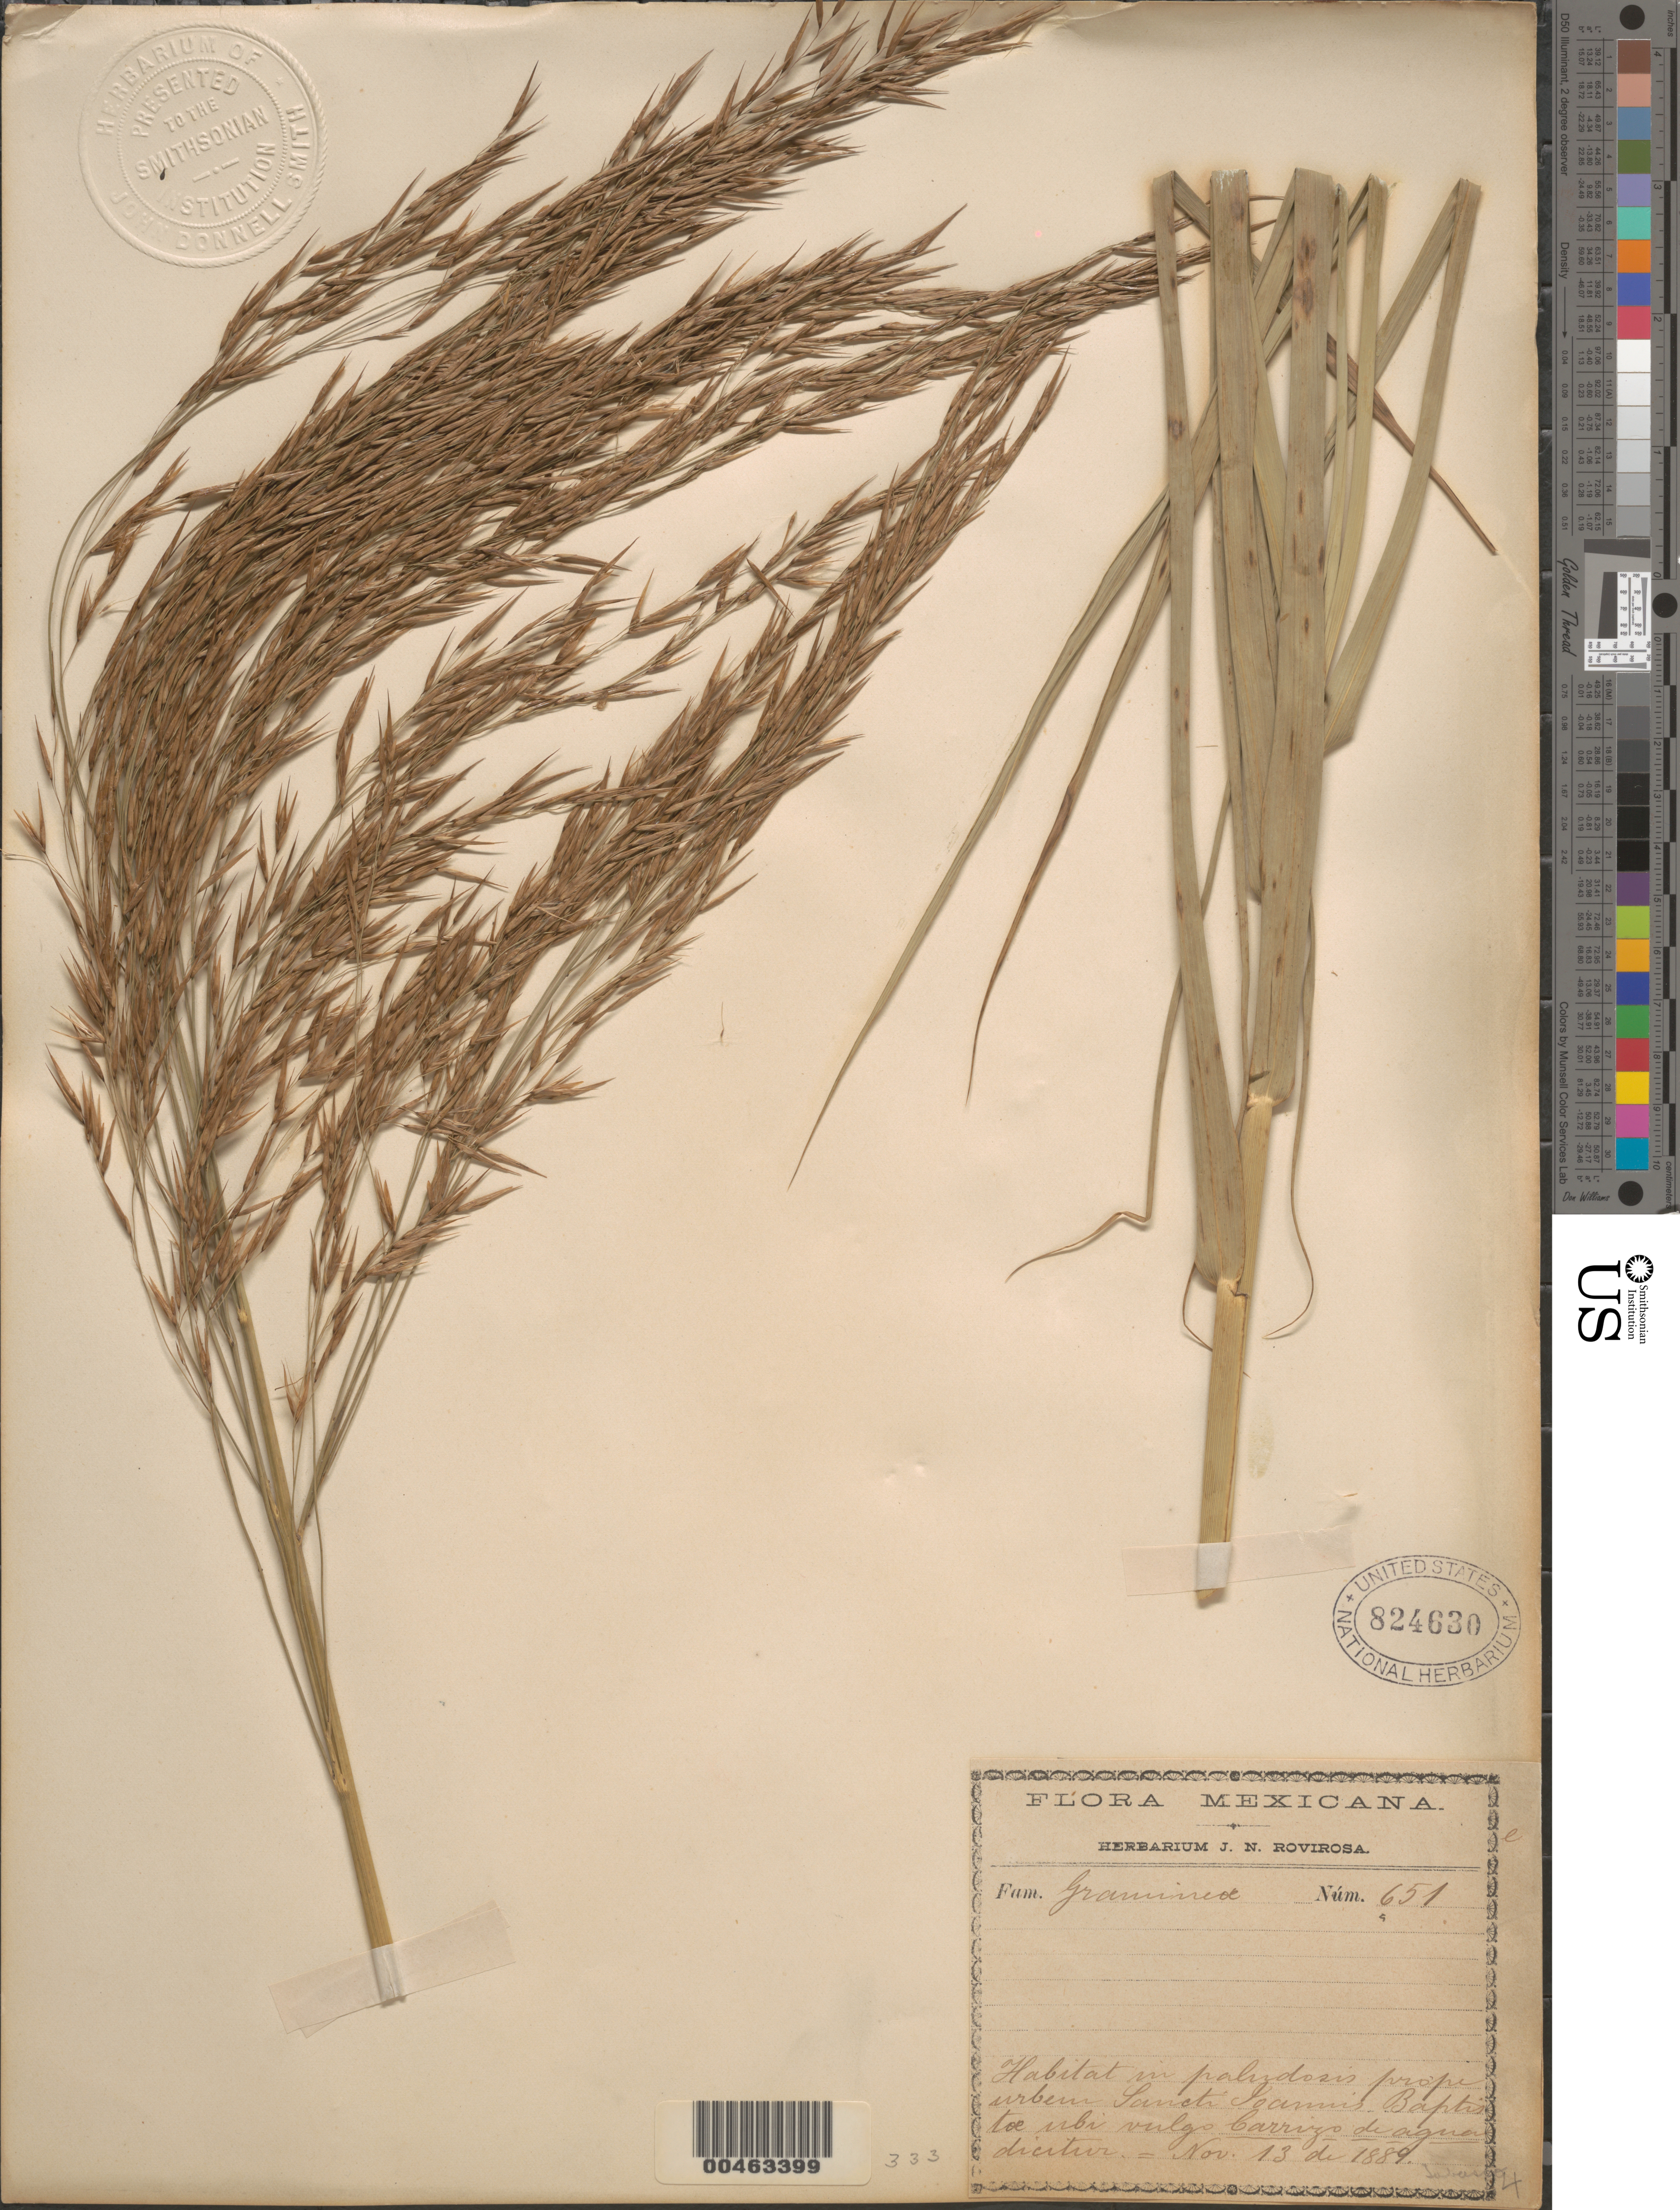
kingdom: Plantae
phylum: Tracheophyta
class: Liliopsida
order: Poales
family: Poaceae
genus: Phragmites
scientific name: Phragmites australis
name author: (Cav.) Trin. ex Steud.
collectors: J. N. Rovirosa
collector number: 651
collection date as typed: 13 Nov 1889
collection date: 1889-11-13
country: Mexico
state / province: Durango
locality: San Ramon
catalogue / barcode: US 824630